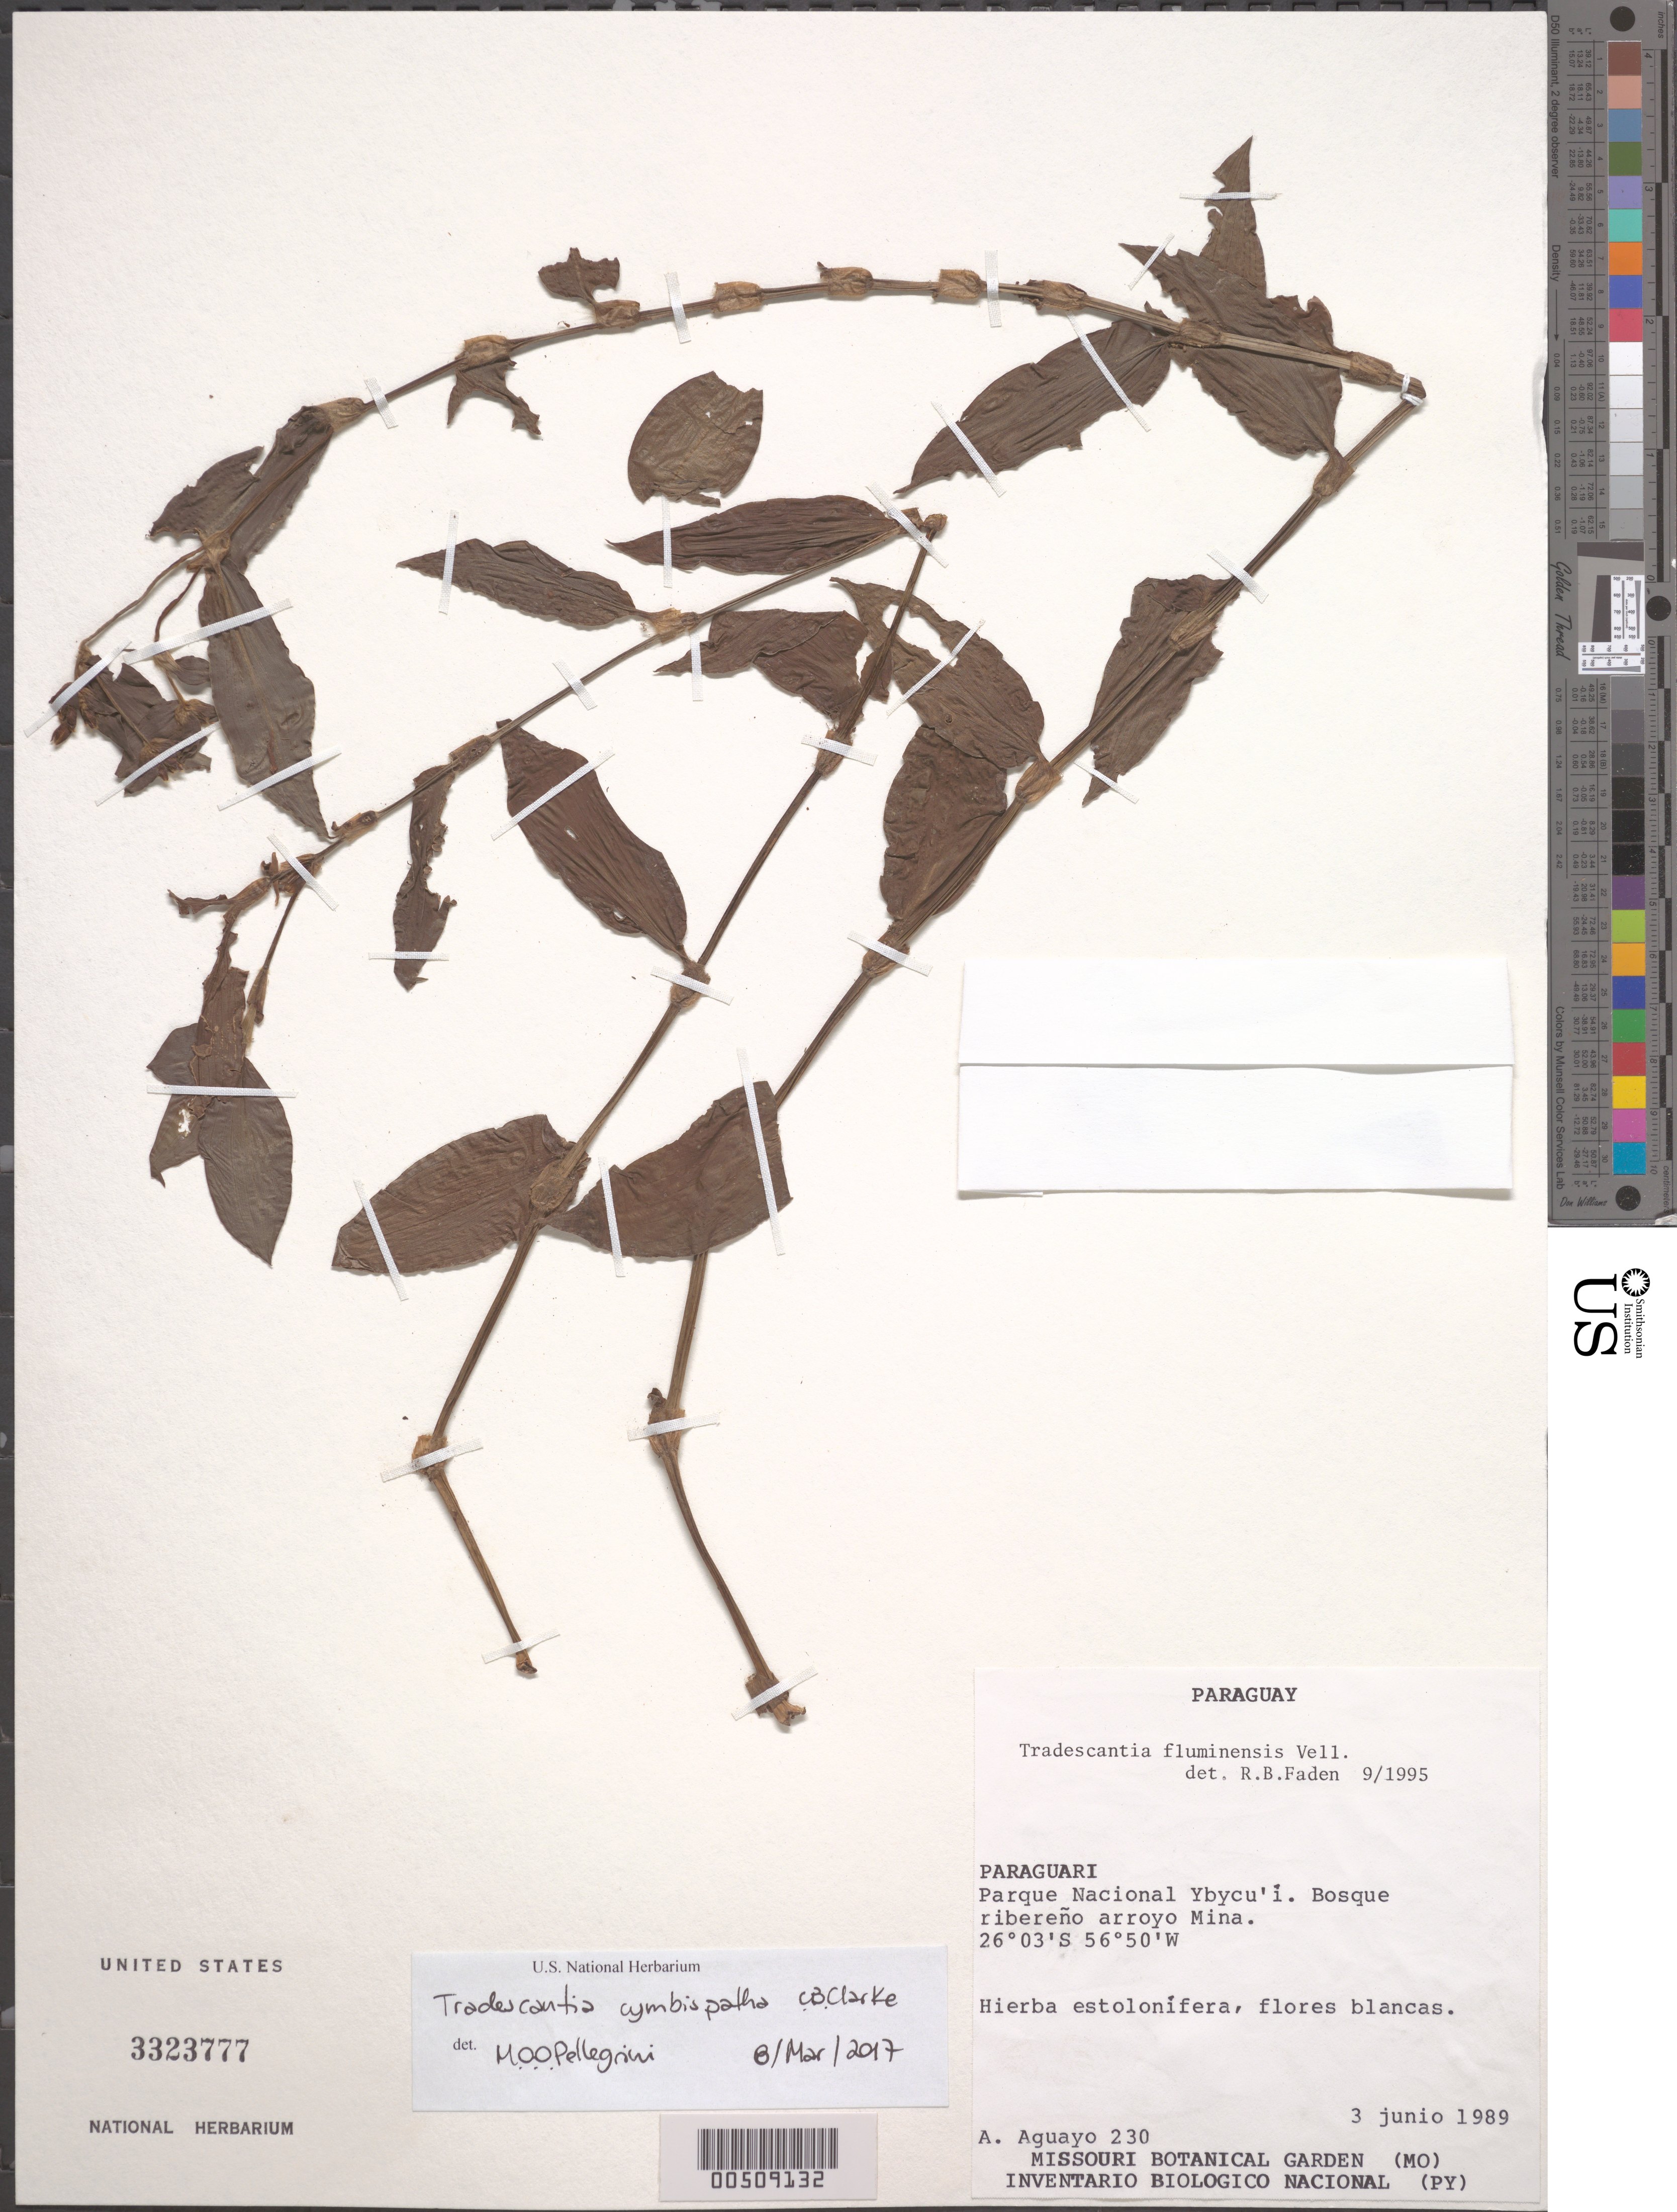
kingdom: Plantae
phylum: Tracheophyta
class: Liliopsida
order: Commelinales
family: Commelinaceae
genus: Tradescantia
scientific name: Tradescantia cymbispatha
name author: C.B. Clarke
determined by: Pellegrini, M. O. de Oliveira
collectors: A. Aguayo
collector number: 230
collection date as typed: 03 Jun 1989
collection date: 1989-06-03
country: Paraguay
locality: Ybycui national park, mina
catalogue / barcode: US 3323777